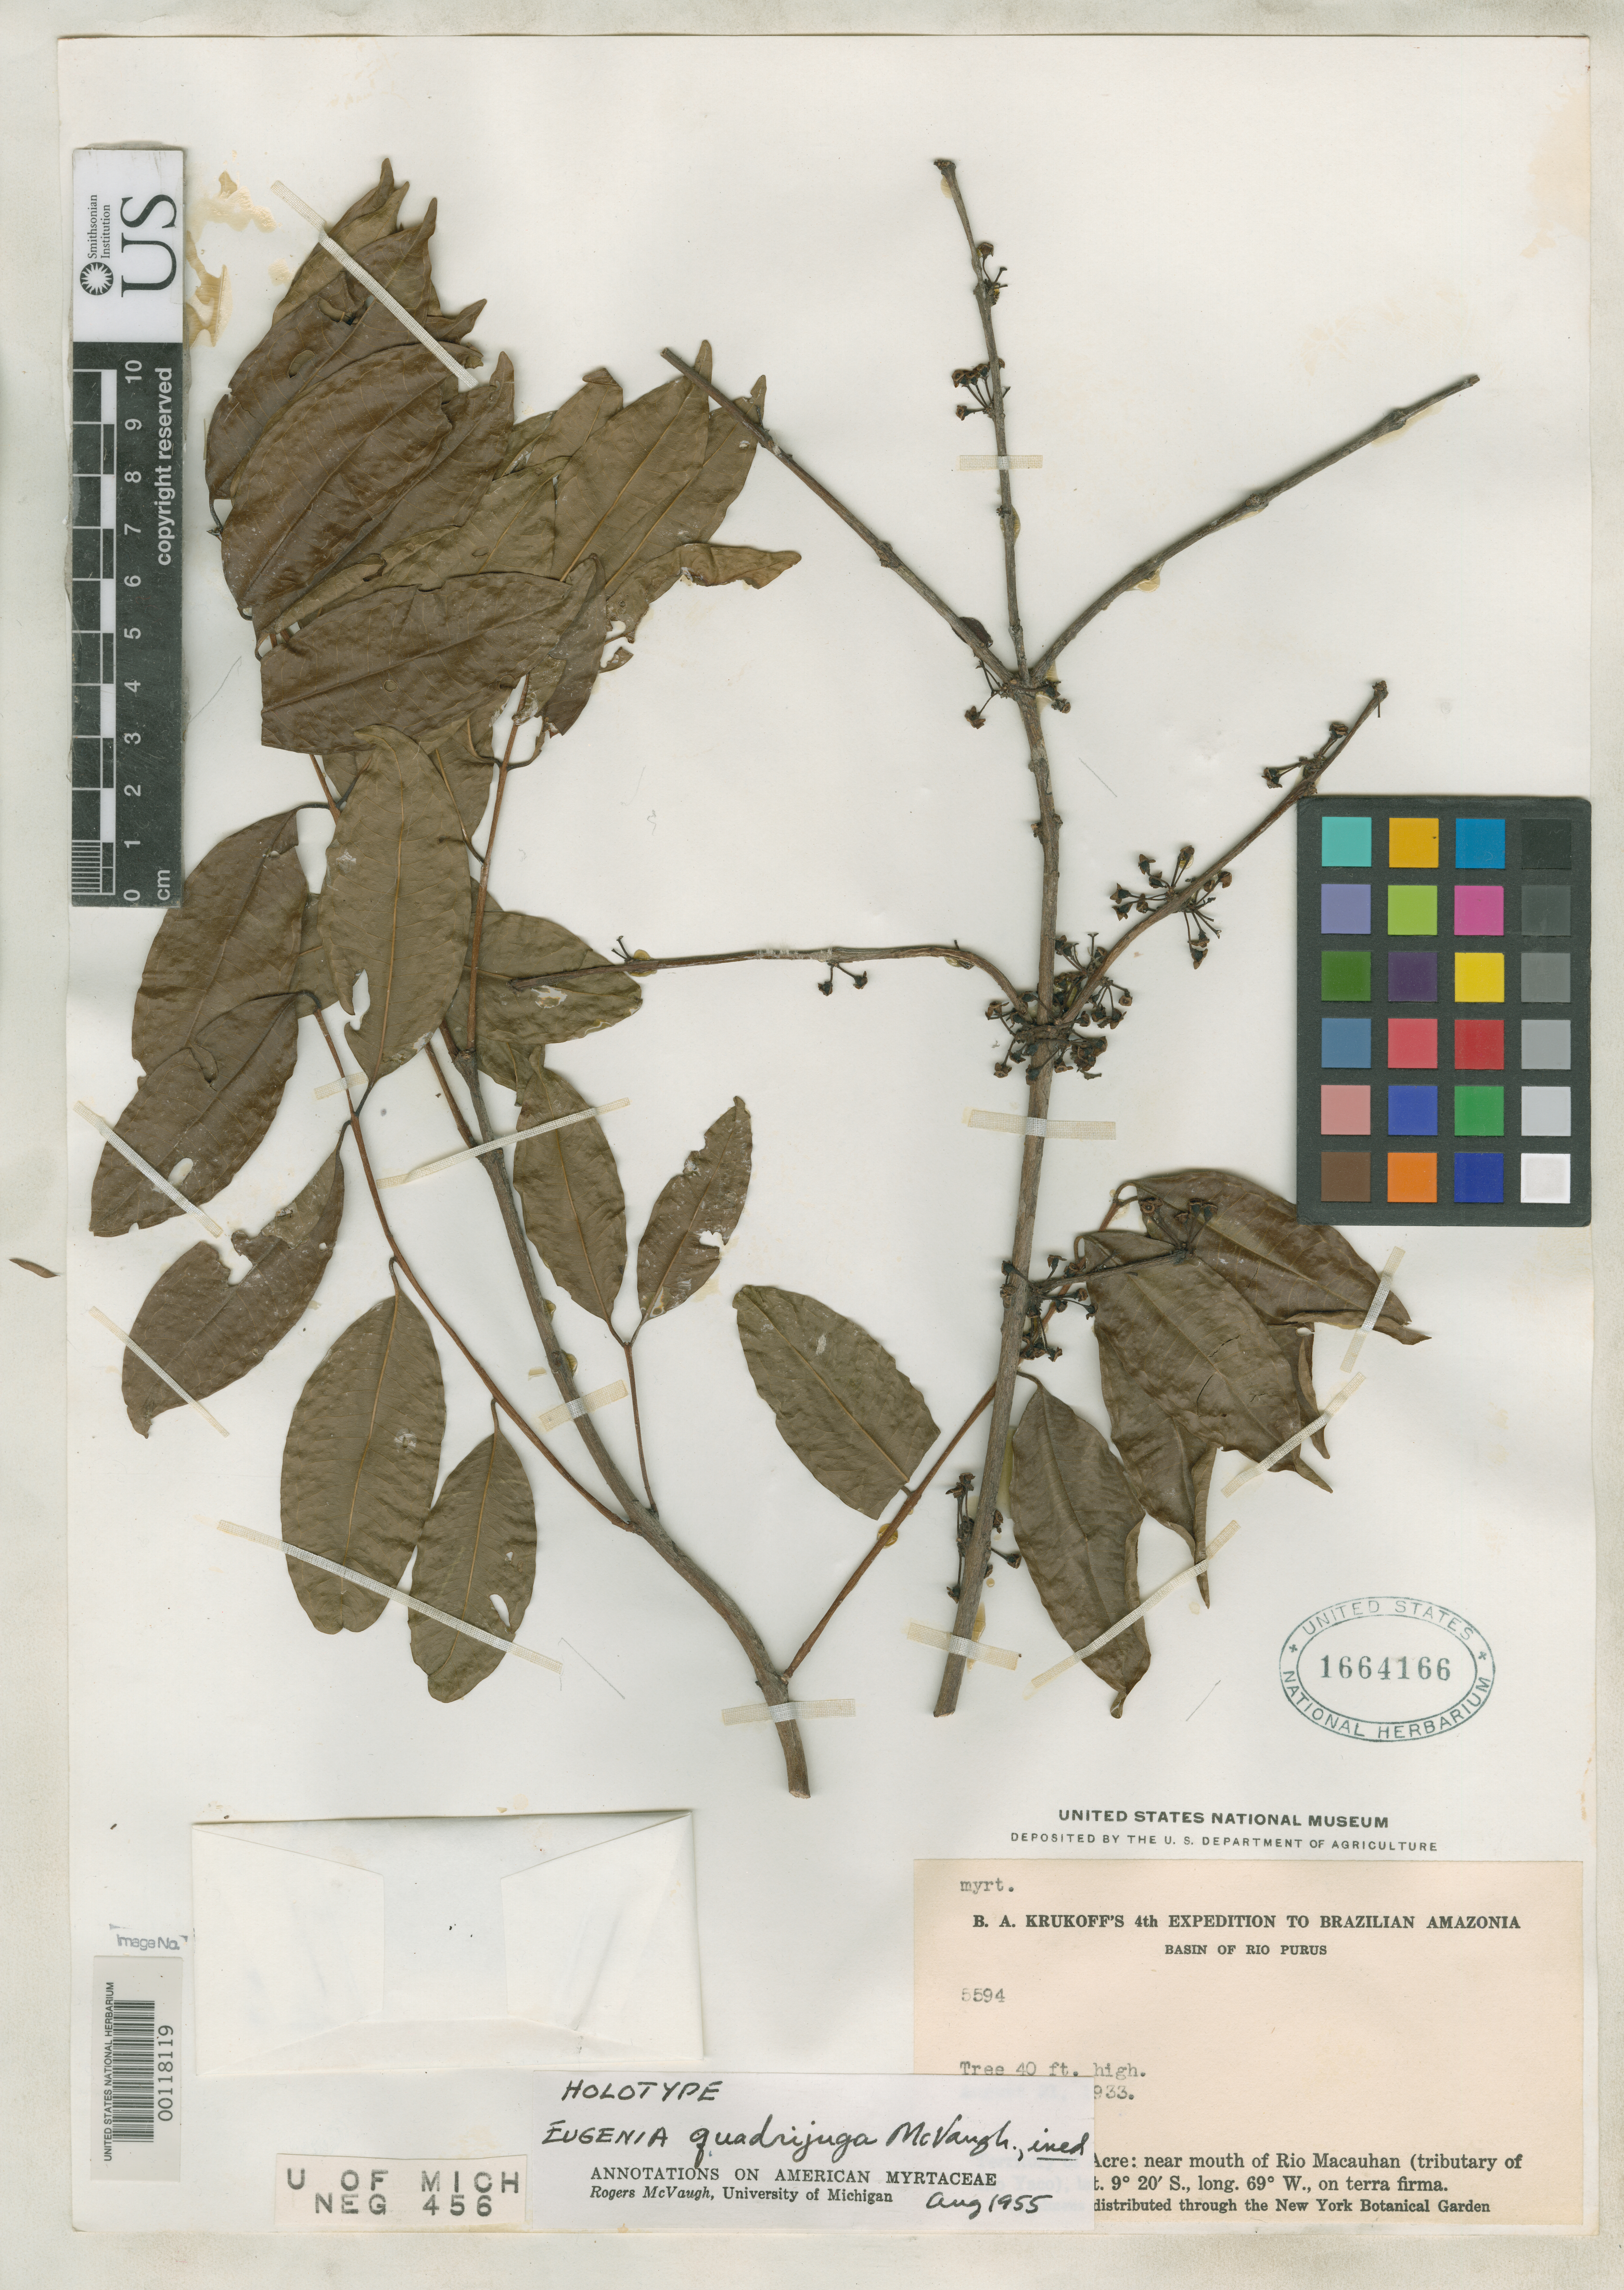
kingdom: Plantae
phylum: Tracheophyta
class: Magnoliopsida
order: Myrtales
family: Myrtaceae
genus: Eugenia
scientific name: Eugenia quadrijuga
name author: McVaugh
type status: Holotype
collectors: B. A. Krukoff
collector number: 5594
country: Brazil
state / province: Acre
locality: Near mouth of Rio Macauhan.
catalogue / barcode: US 1664166